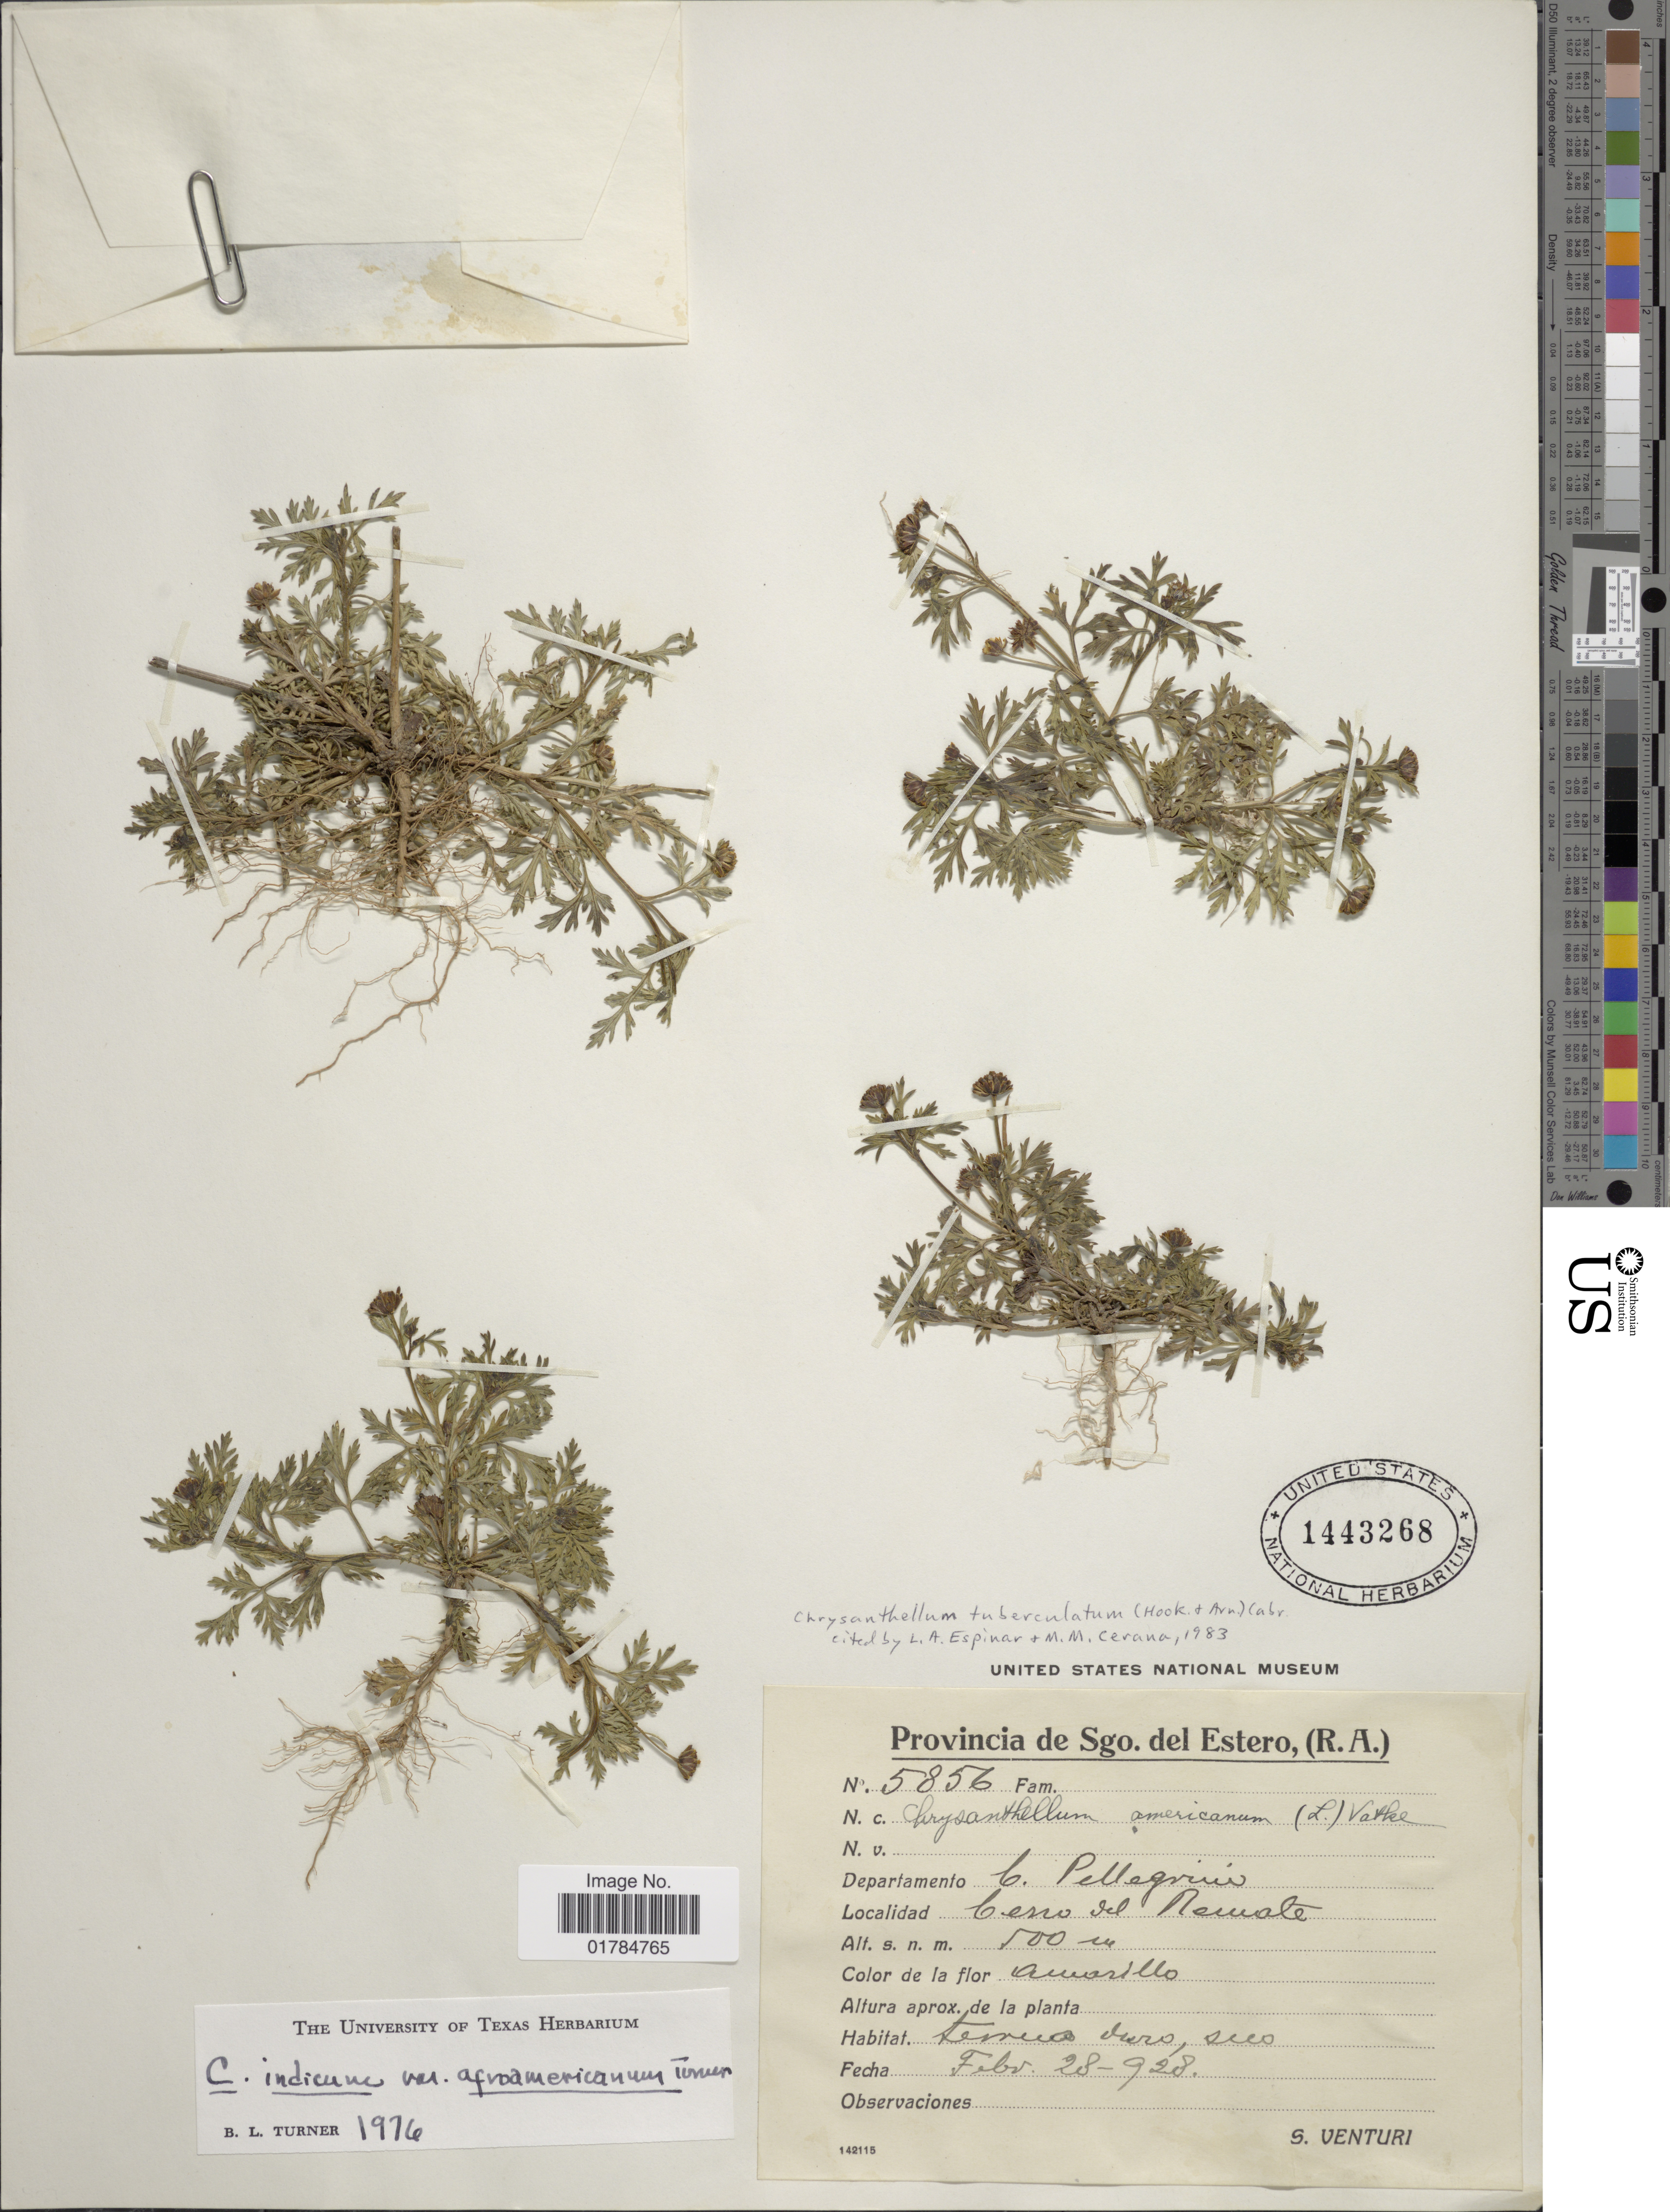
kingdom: Plantae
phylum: Tracheophyta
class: Magnoliopsida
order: Asterales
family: Asteraceae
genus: Chrysanthellum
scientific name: Chrysanthellum tuberculatum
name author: (Hook. & Arn.) Cabrera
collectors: S. Venturi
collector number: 5856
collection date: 1928-02-28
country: Argentina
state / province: Santiago del Estero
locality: (R.A.). Departamento C. Pellegrini. Cerro del Newale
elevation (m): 500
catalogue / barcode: US 1443268